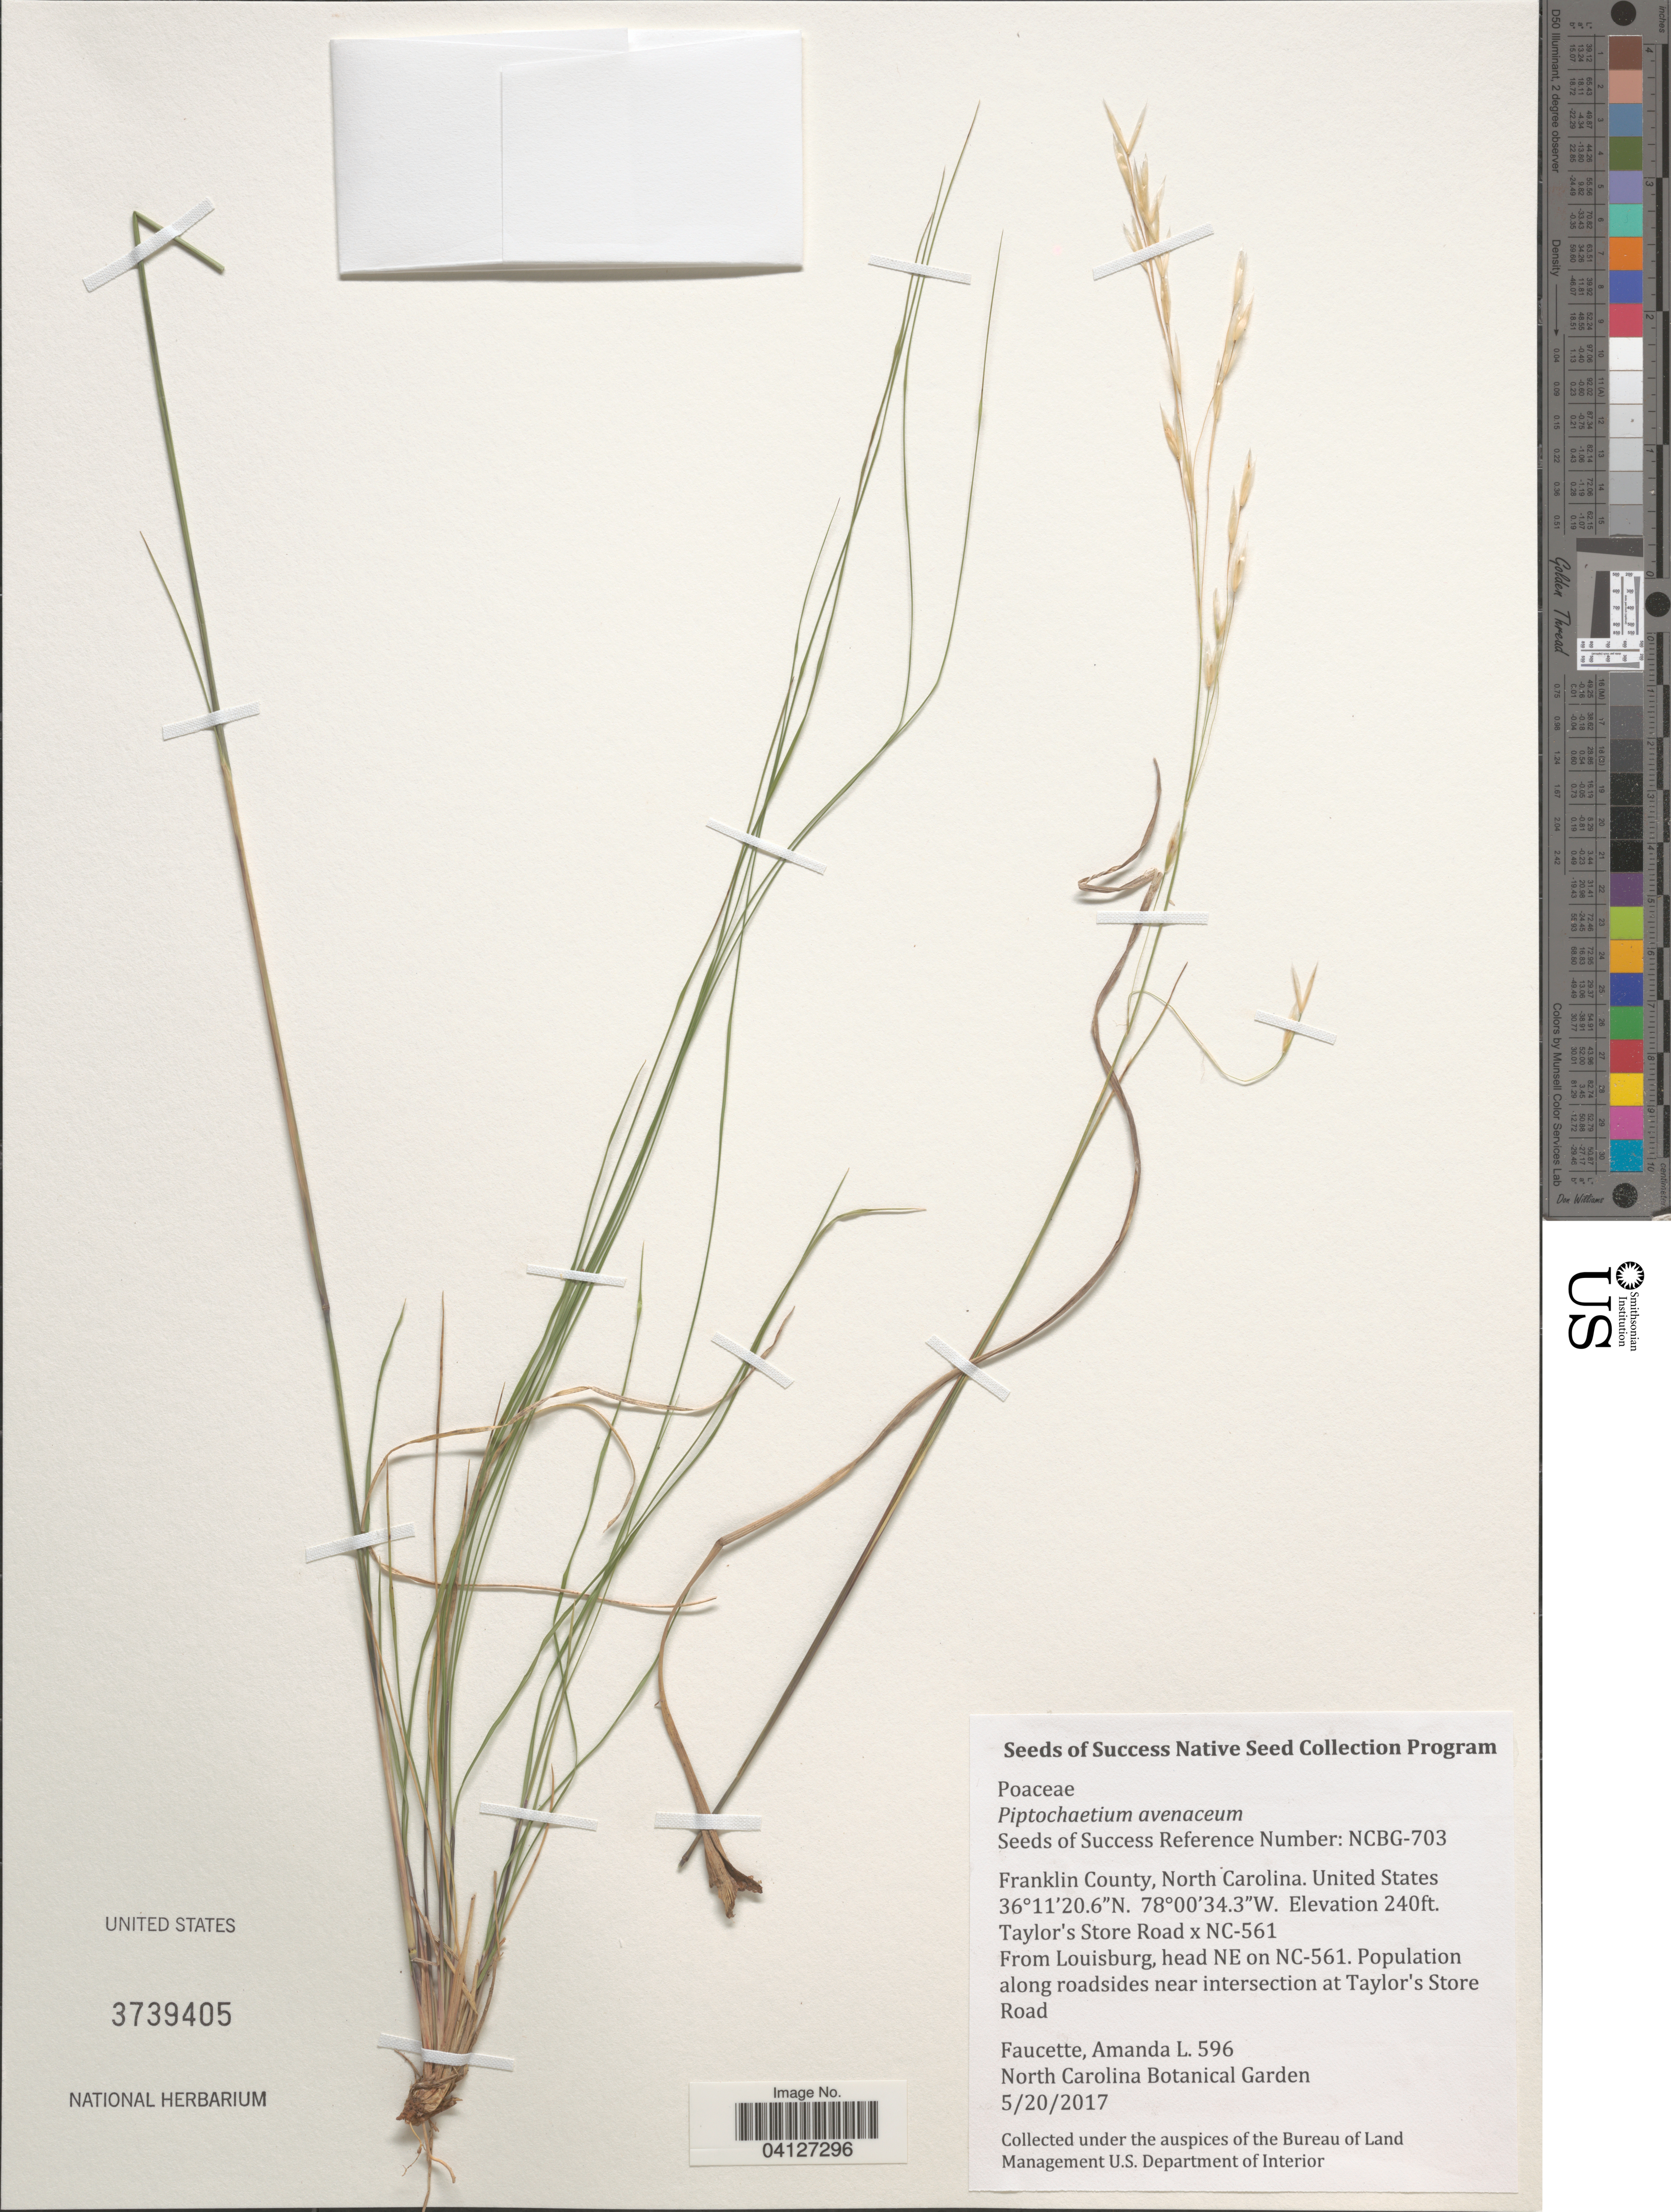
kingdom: Plantae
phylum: Tracheophyta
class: Liliopsida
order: Poales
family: Poaceae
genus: Piptochaetium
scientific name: Piptochaetium avenaceum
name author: (L.) Parodi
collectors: A. Faucette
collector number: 596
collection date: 2017-05-20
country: United States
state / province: North Carolina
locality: Franklin County. Taylor's Store Road [Foreign script] NC-561. From Louisburg, head NE of NC-561. Population along roadsides near intersection at Taylor's Store Road.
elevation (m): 73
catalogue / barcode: US 3739405